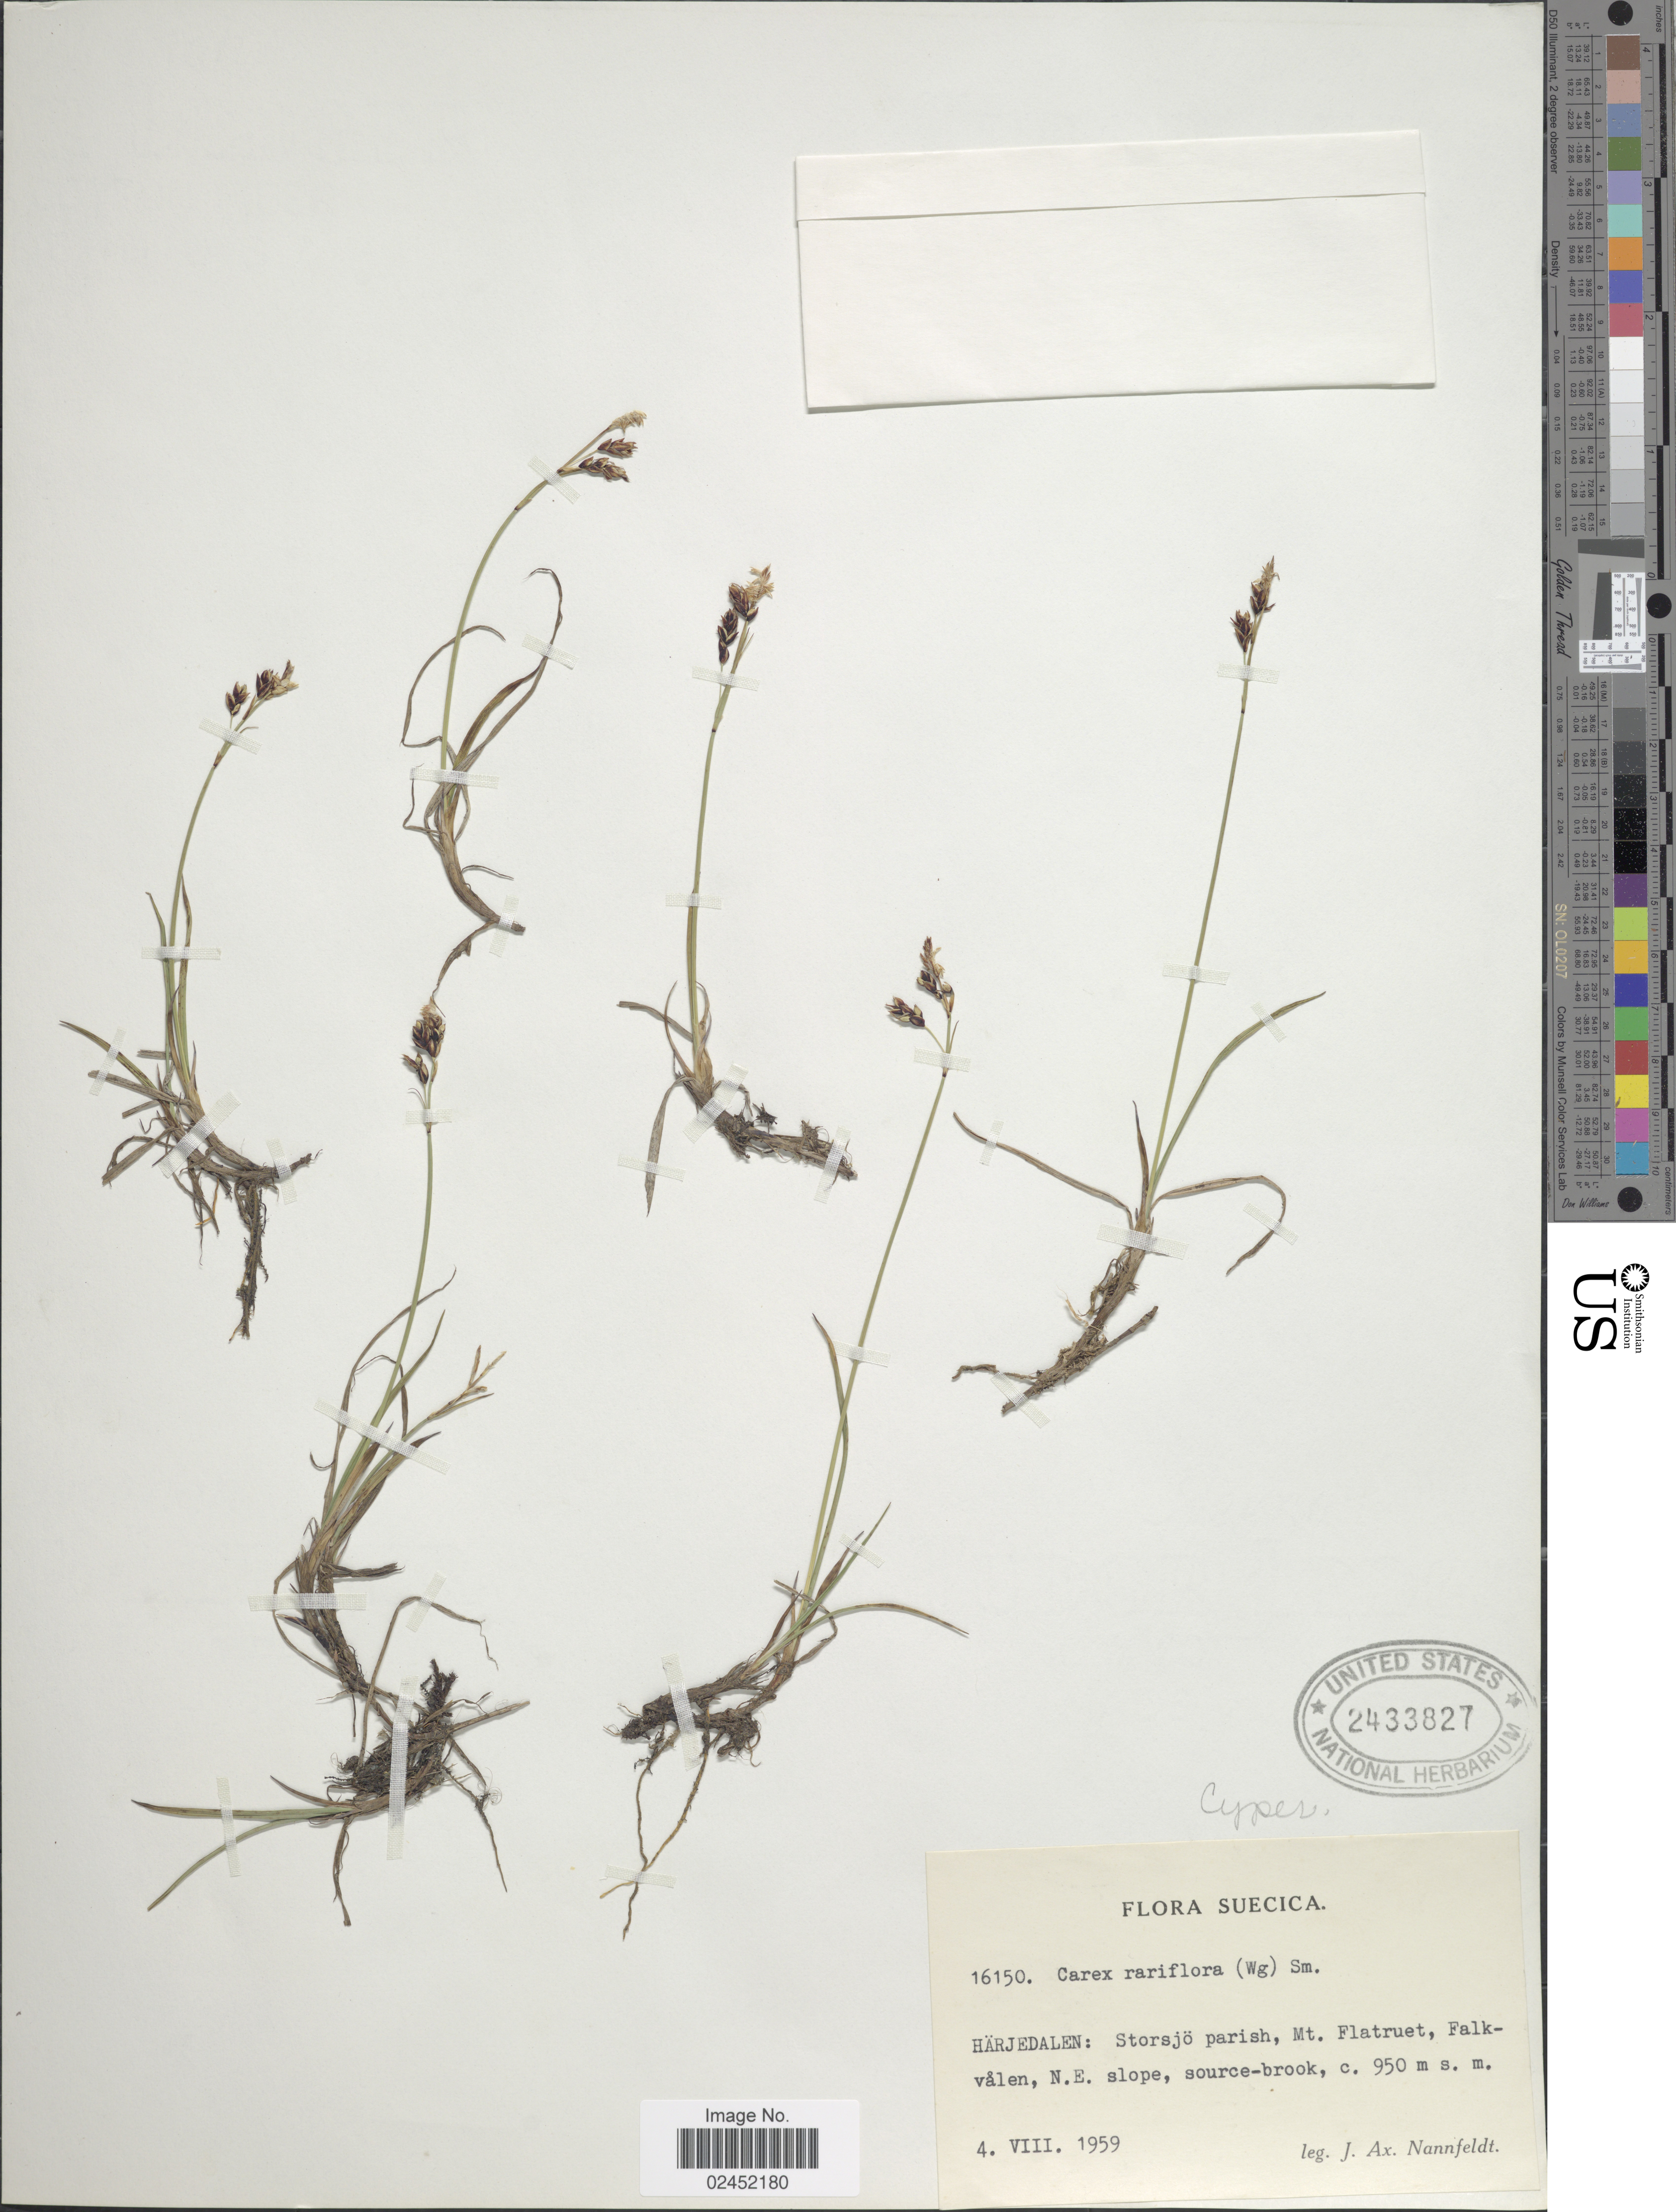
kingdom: Plantae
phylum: Tracheophyta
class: Liliopsida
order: Poales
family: Cyperaceae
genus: Carex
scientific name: Carex rariflora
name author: (Wahlenb.) Sm.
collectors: J. Nannfeldt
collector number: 16150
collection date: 1959-08-04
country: Sweden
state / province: Jamtland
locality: Harjedalen: Storsjo parish, Mt. Flatruet, Falkvalen, N. E. slope, source-brook.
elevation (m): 950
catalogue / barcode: US 2433827